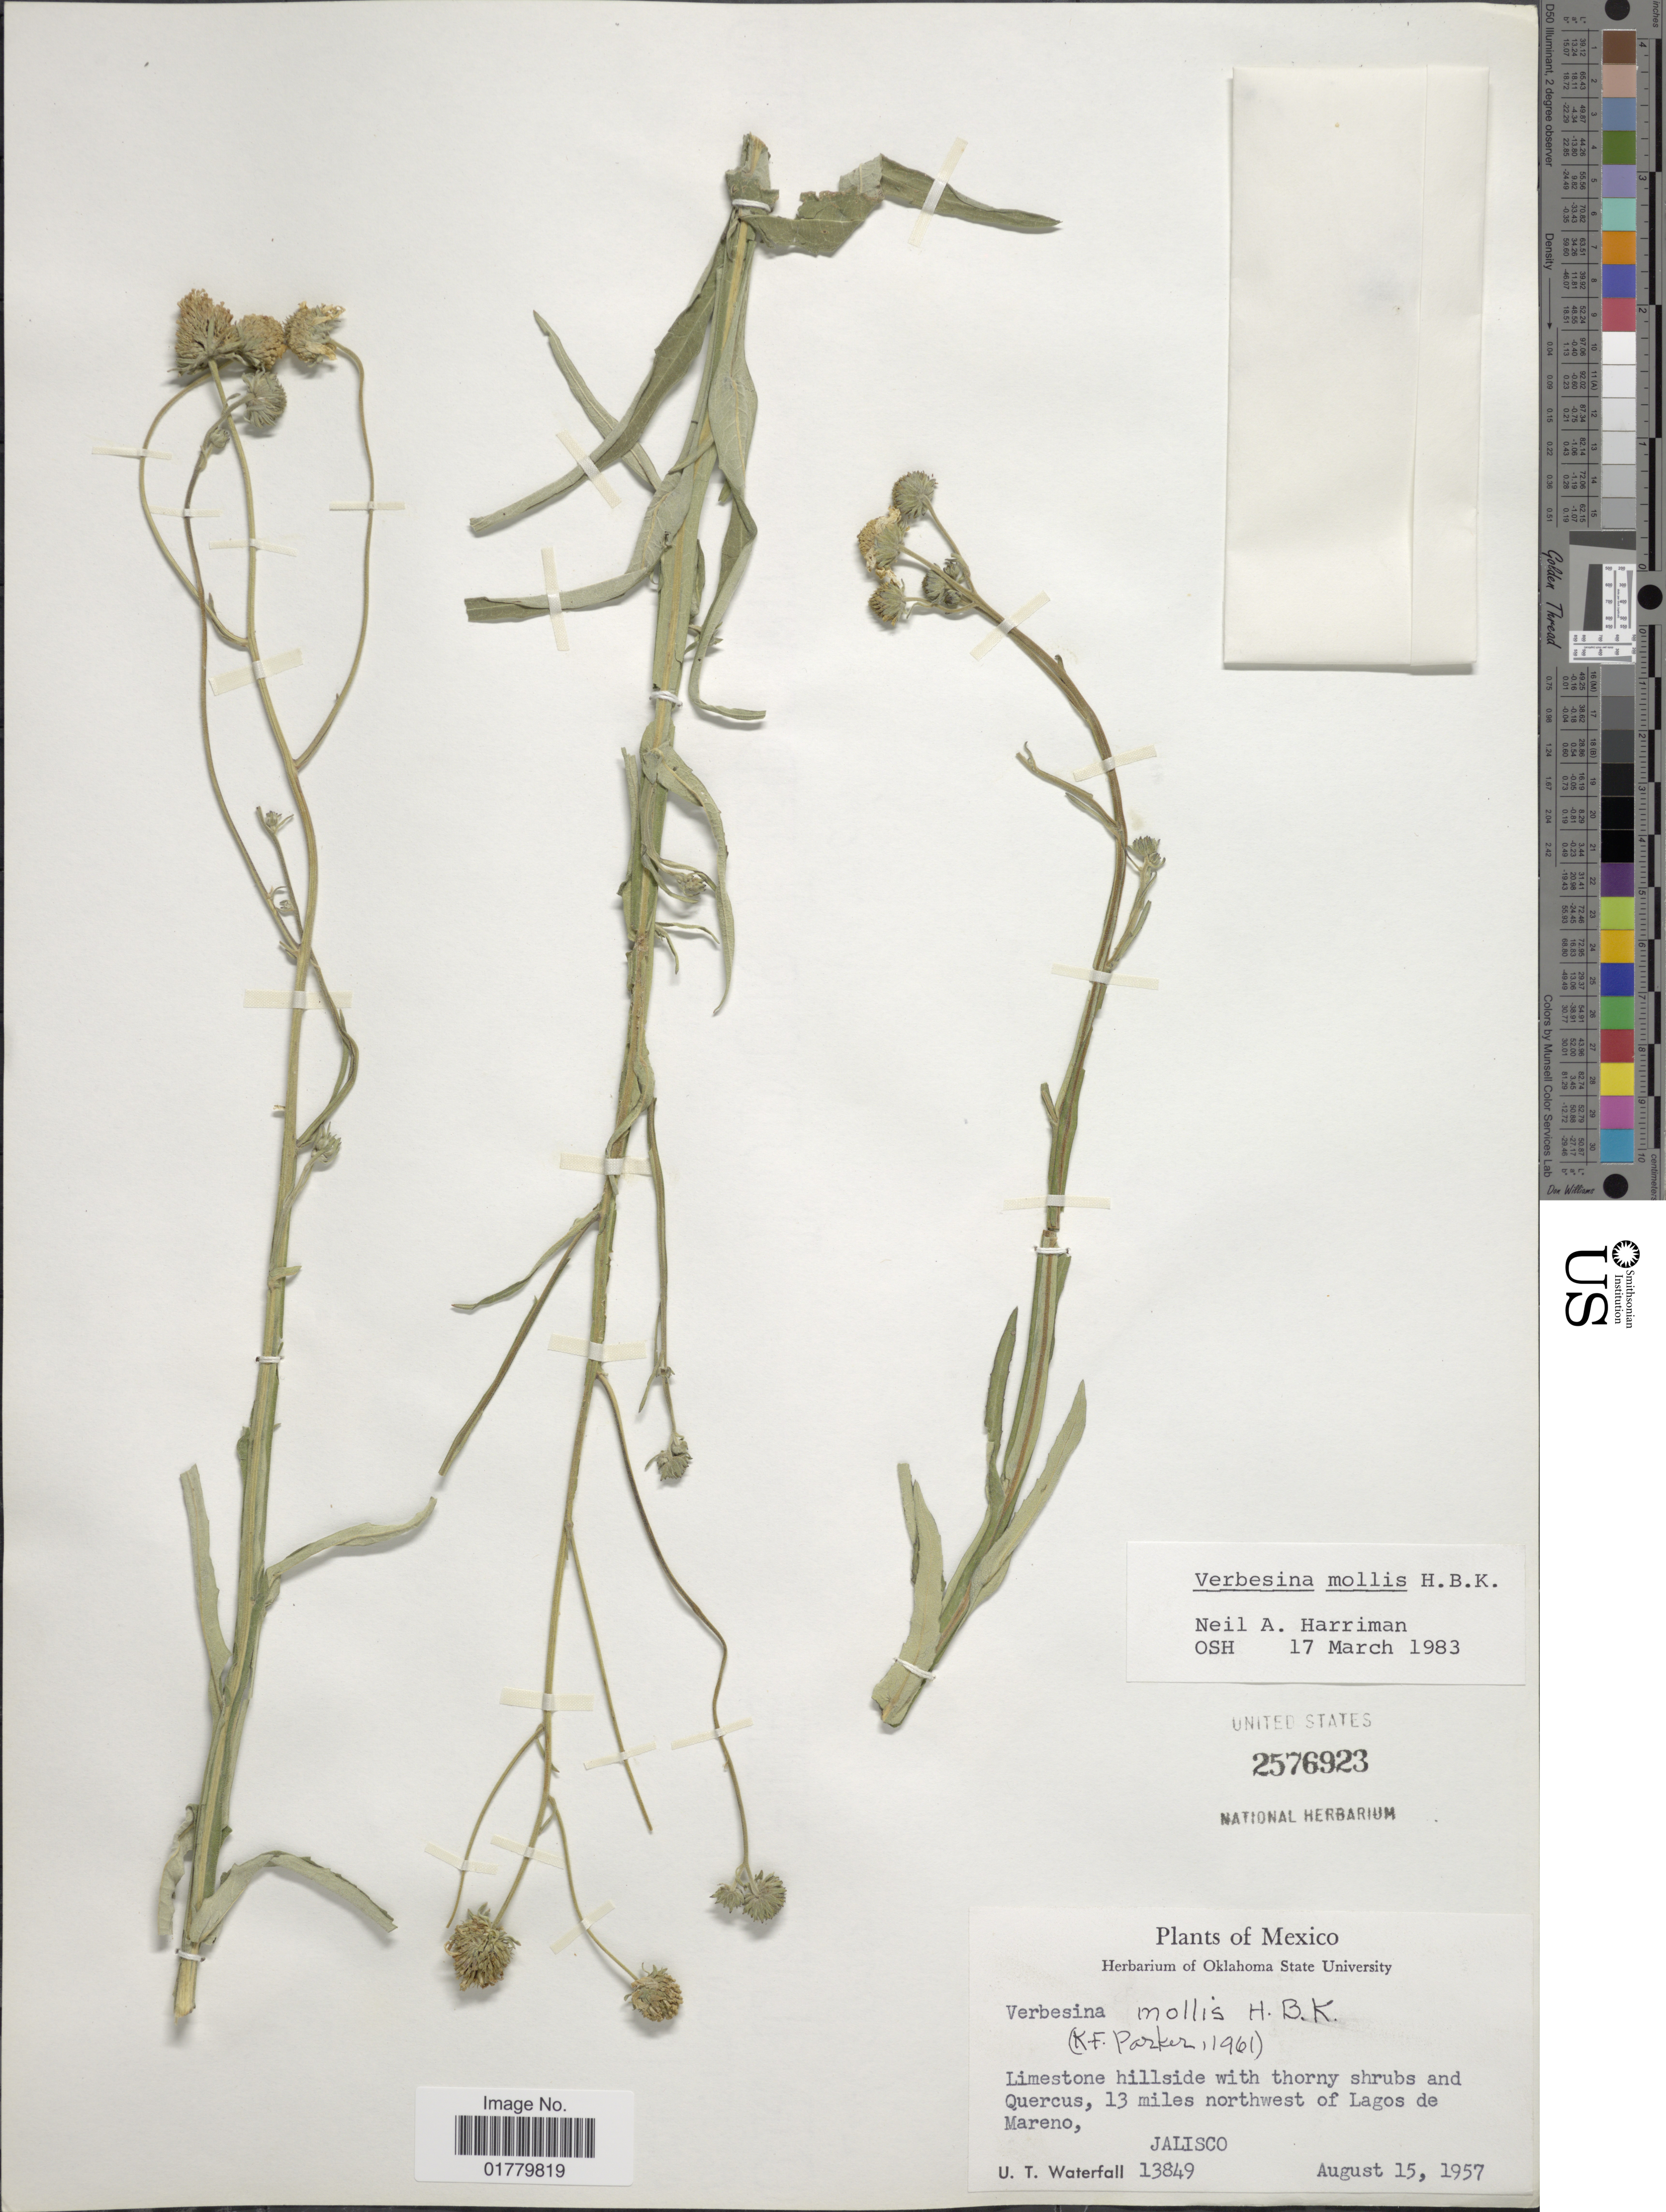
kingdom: Plantae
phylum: Tracheophyta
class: Magnoliopsida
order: Asterales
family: Asteraceae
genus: Verbesina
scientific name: Verbesina mollis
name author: Kunth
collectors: U. T. Waterfall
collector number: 13849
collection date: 1957-08-15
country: Mexico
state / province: Jalisco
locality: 13 miles northwest of Lagos de Mareno, Jalisco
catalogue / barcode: US 2576923